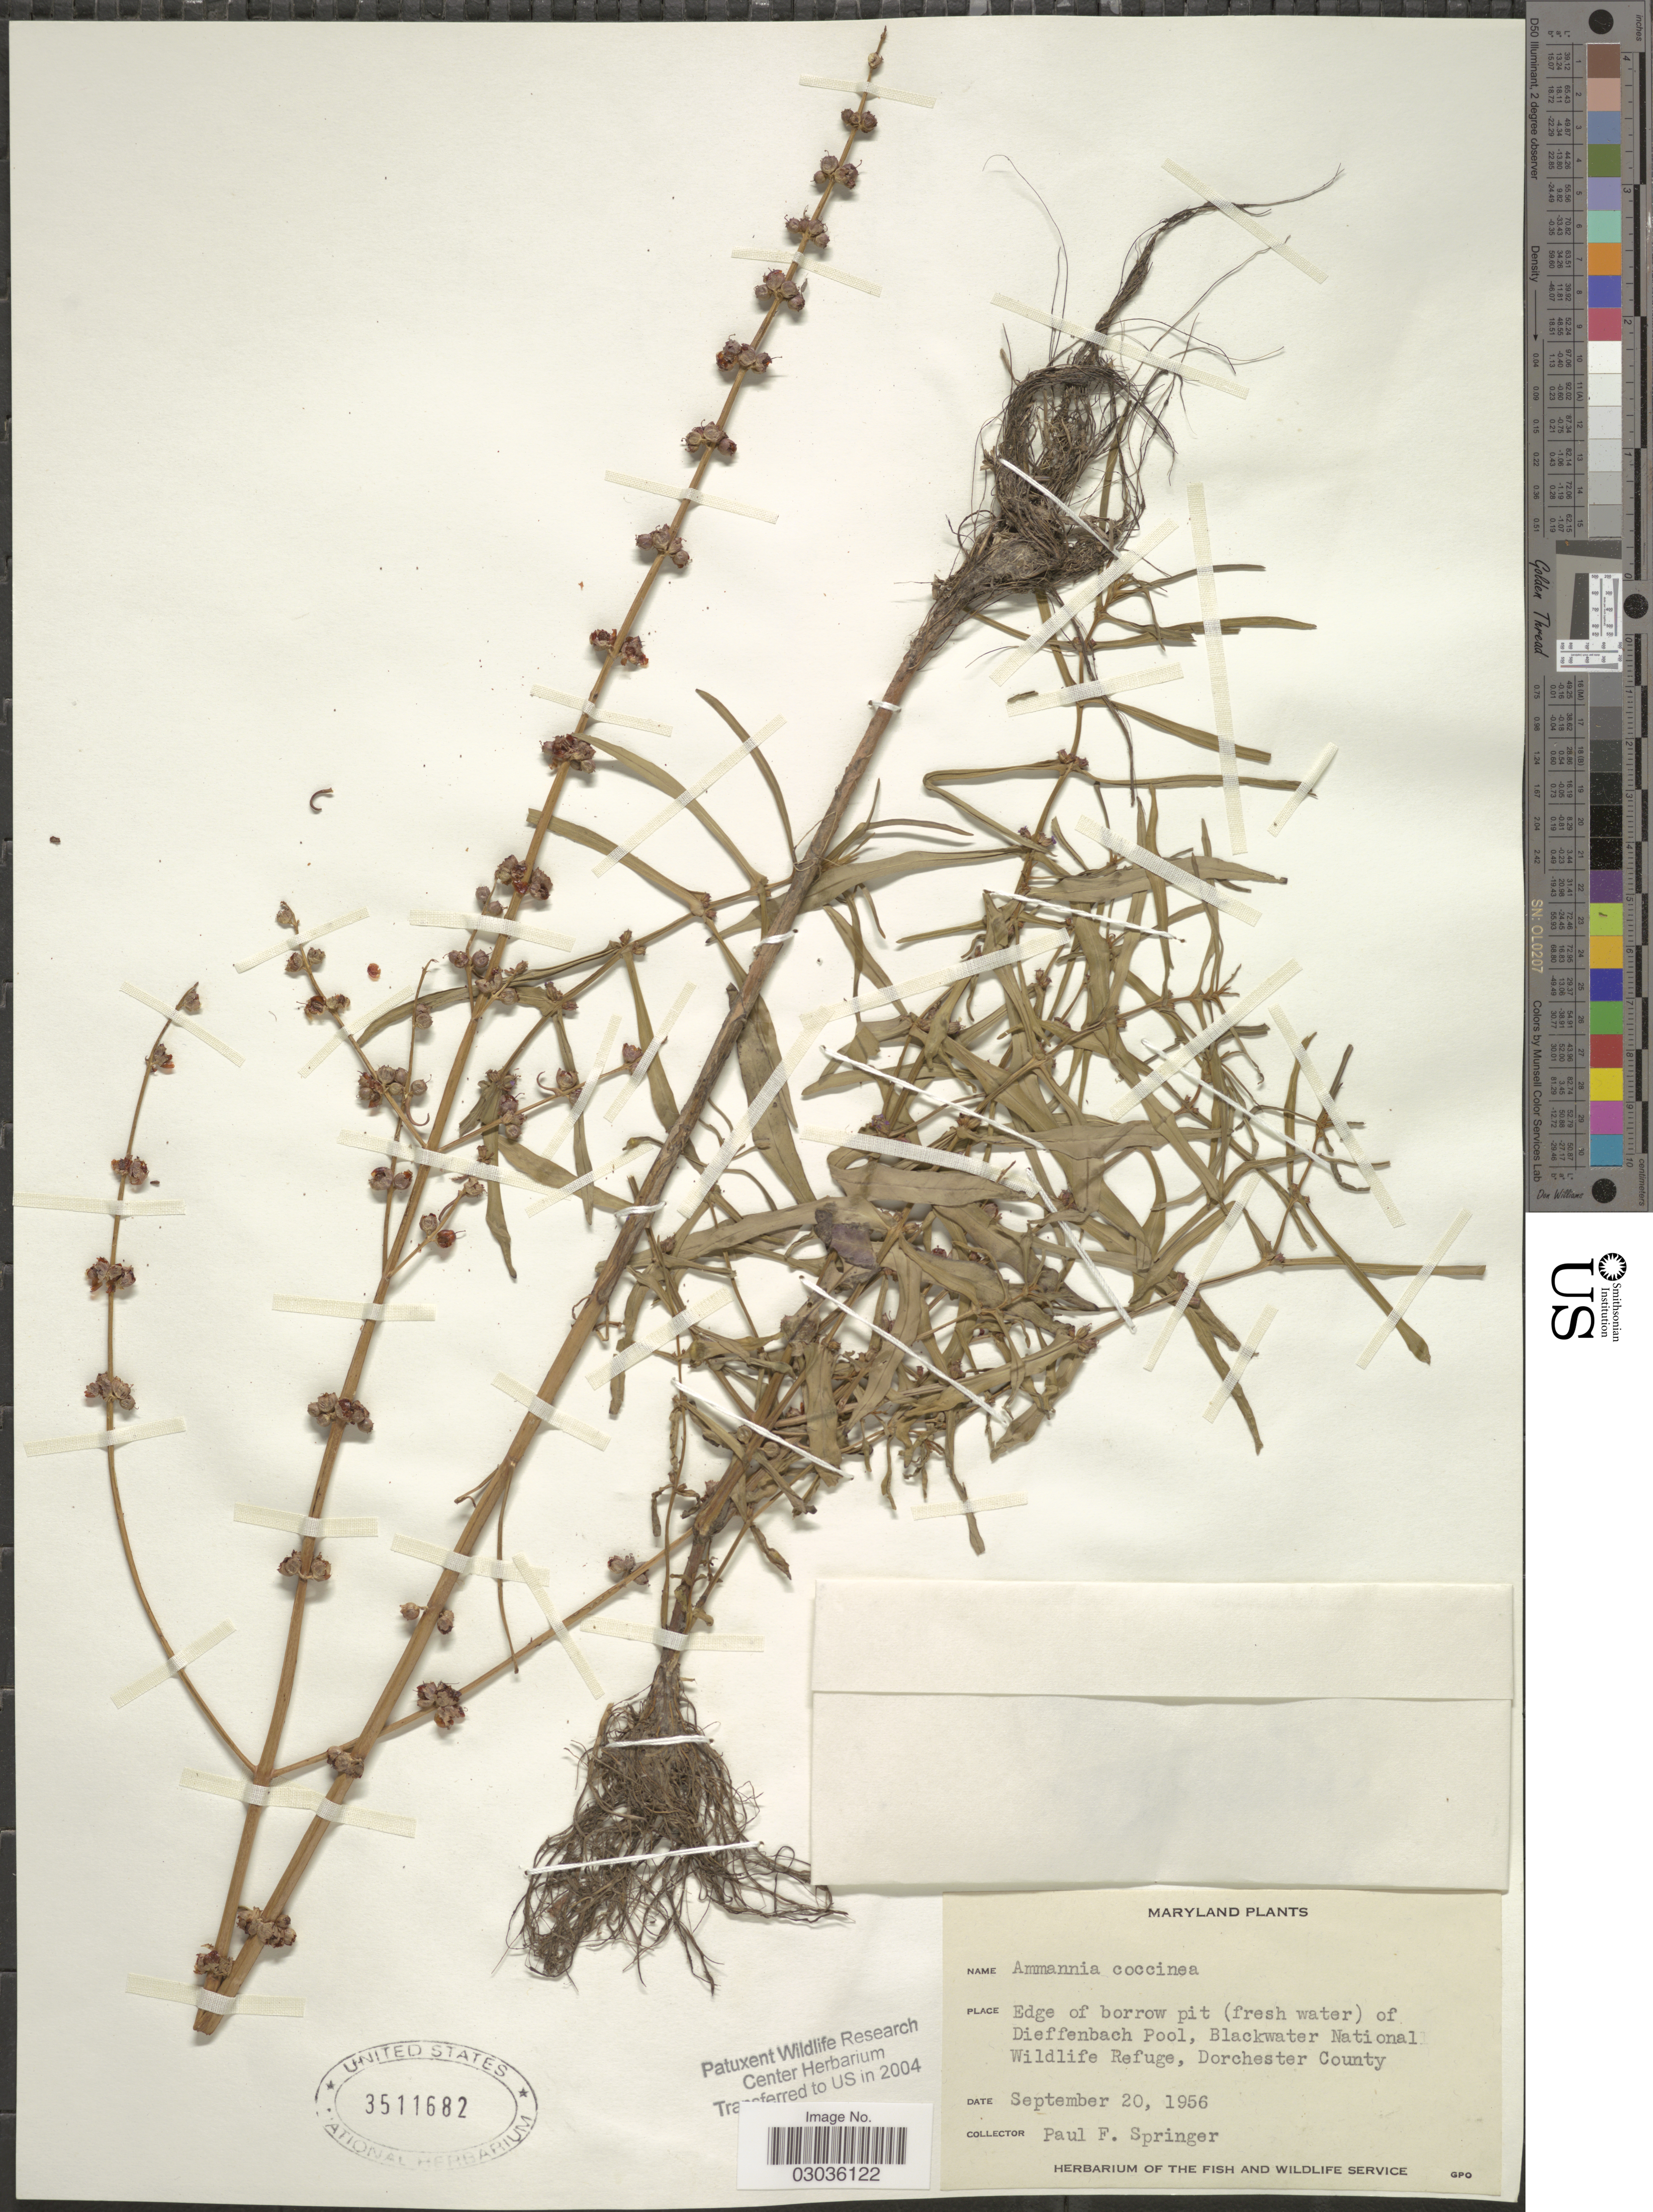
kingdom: Plantae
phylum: Tracheophyta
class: Magnoliopsida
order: Myrtales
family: Lythraceae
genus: Ammannia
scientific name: Ammannia coccinea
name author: Rottb.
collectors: P. Springer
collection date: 1956-09-20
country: United States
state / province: Maryland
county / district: Dorchester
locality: Edge of borrow pit (fresh water) of Dieffenbach Pool, Blackwater National Wildlife Refuge, Dorchester County.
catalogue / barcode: US 3511682